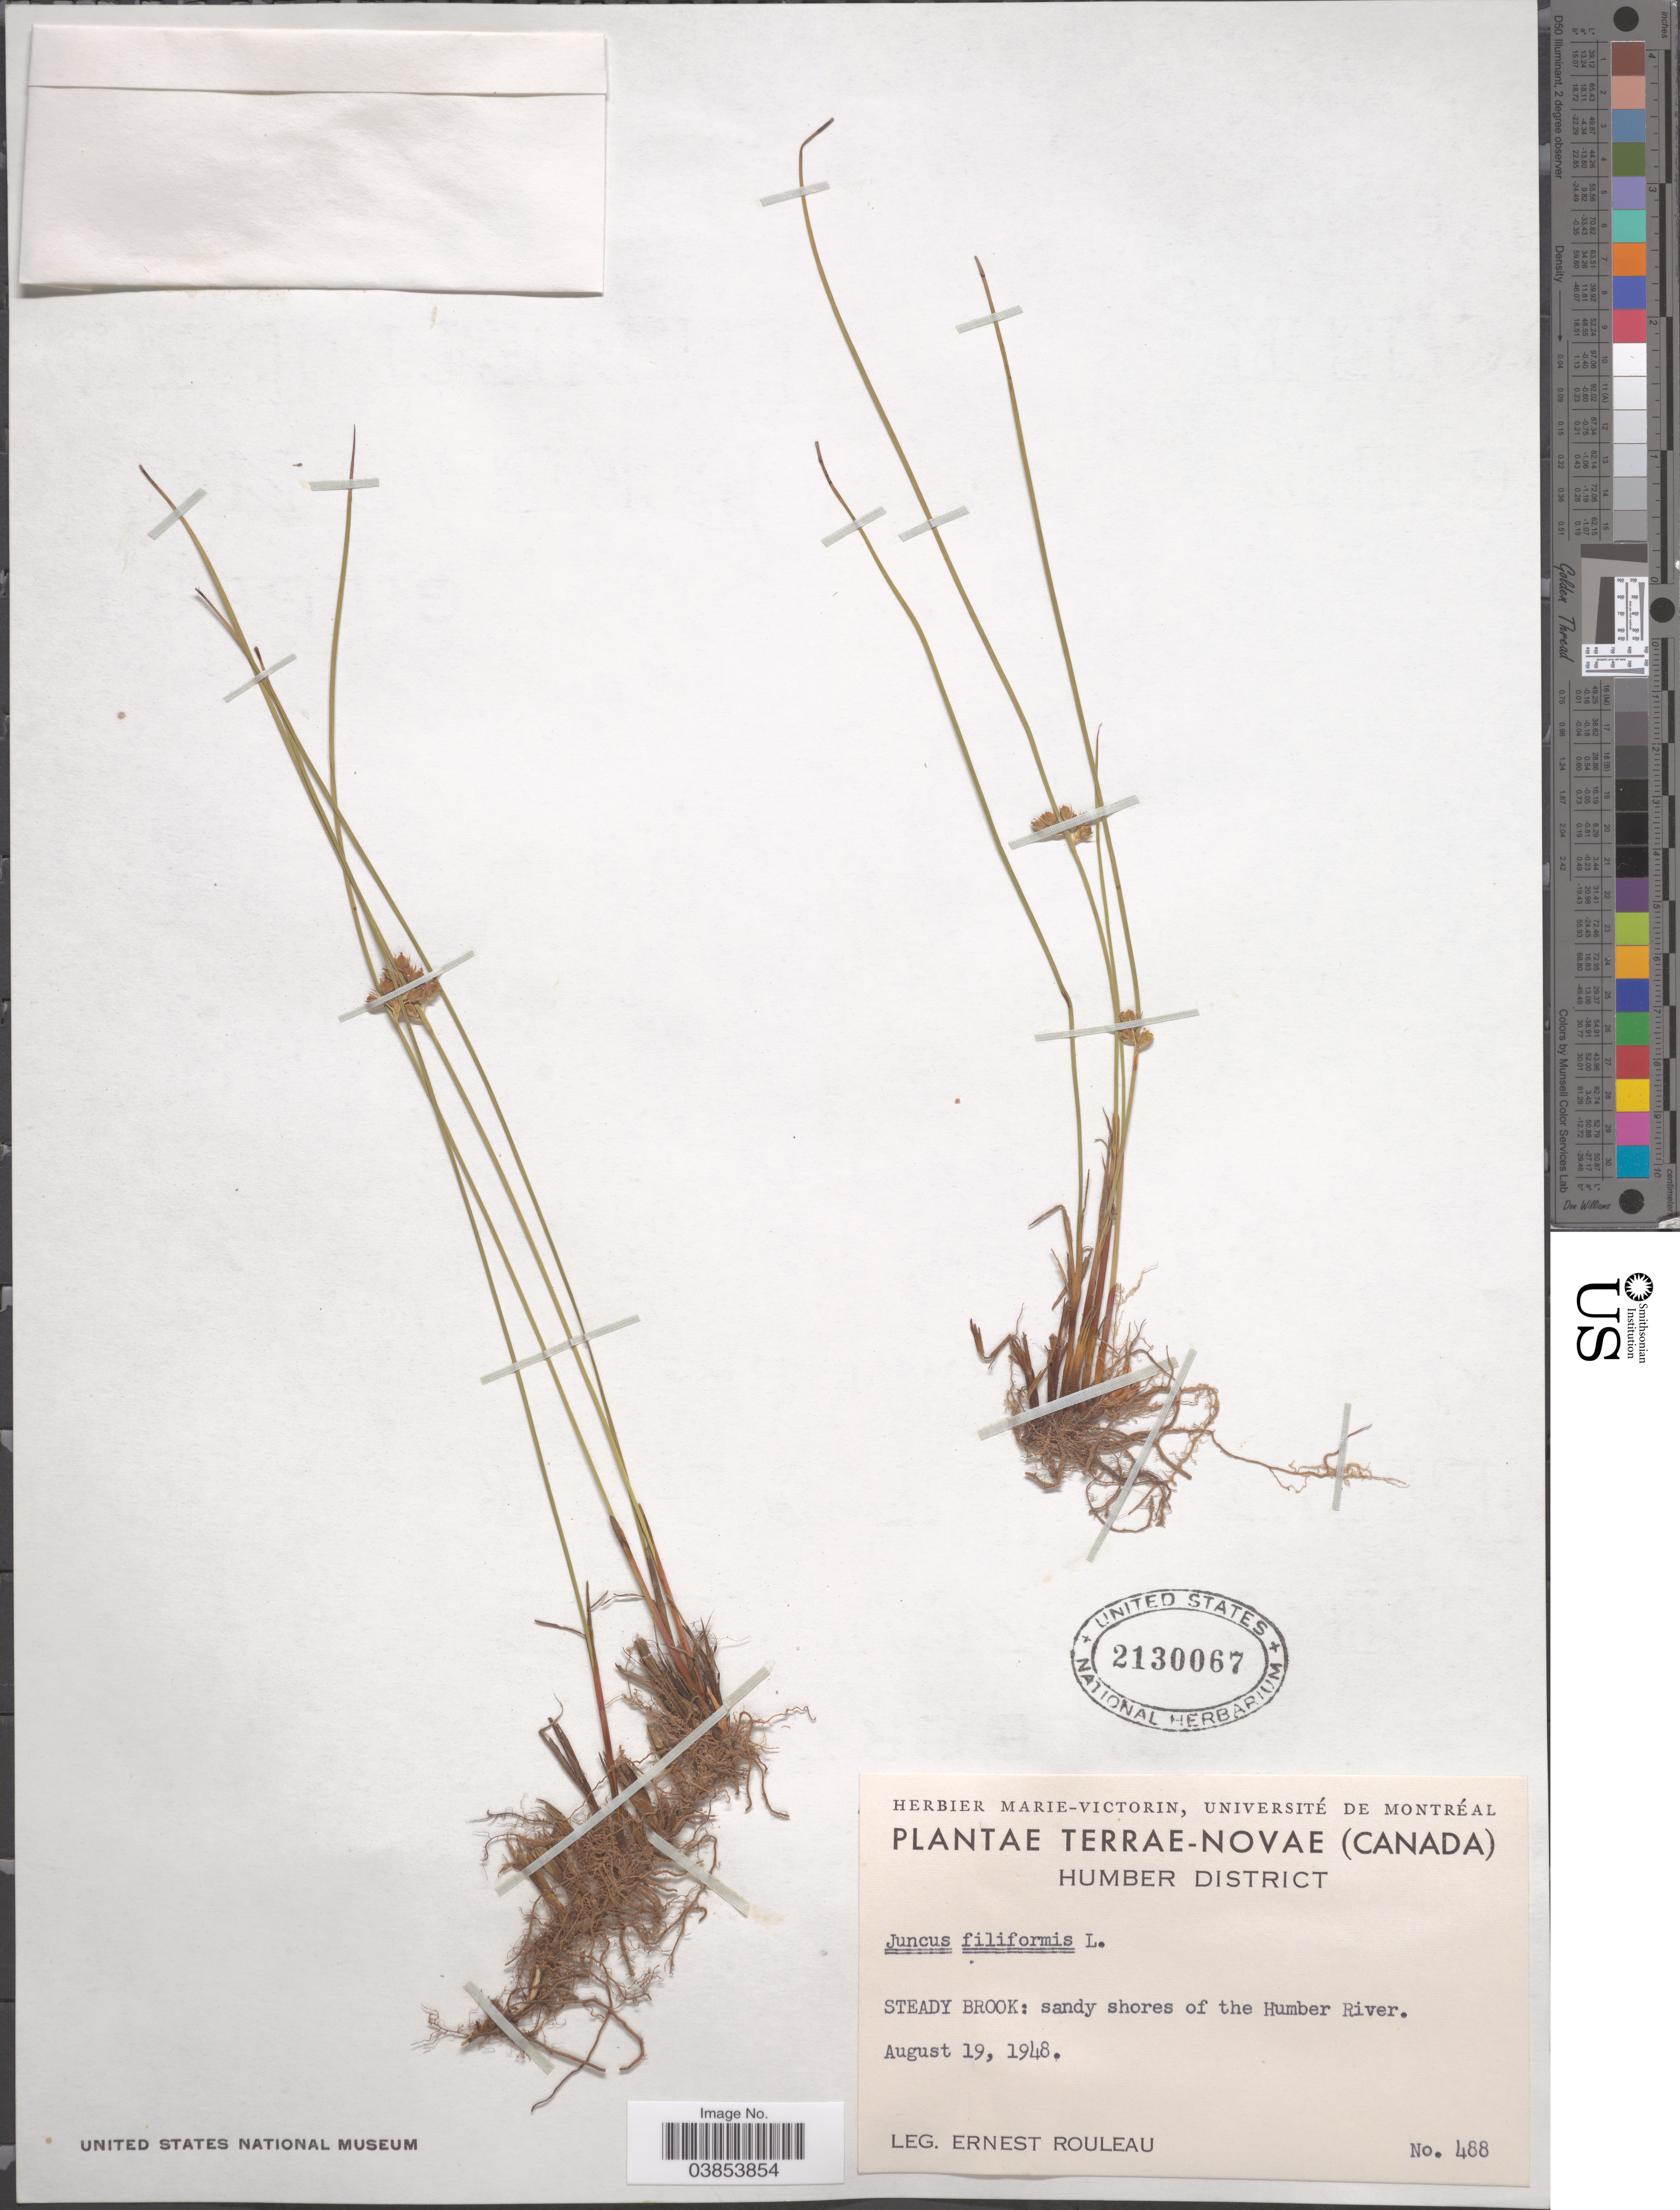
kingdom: Plantae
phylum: Tracheophyta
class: Liliopsida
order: Poales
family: Juncaceae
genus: Juncus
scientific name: Juncus filiformis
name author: L.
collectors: J. Rouleau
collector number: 488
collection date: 1948-08-19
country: Canada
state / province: Newfoundland and Labrador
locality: Terrae-Novae, Humber District. Steady Brook: sandy shores of the Humber River.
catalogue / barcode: US 2130067